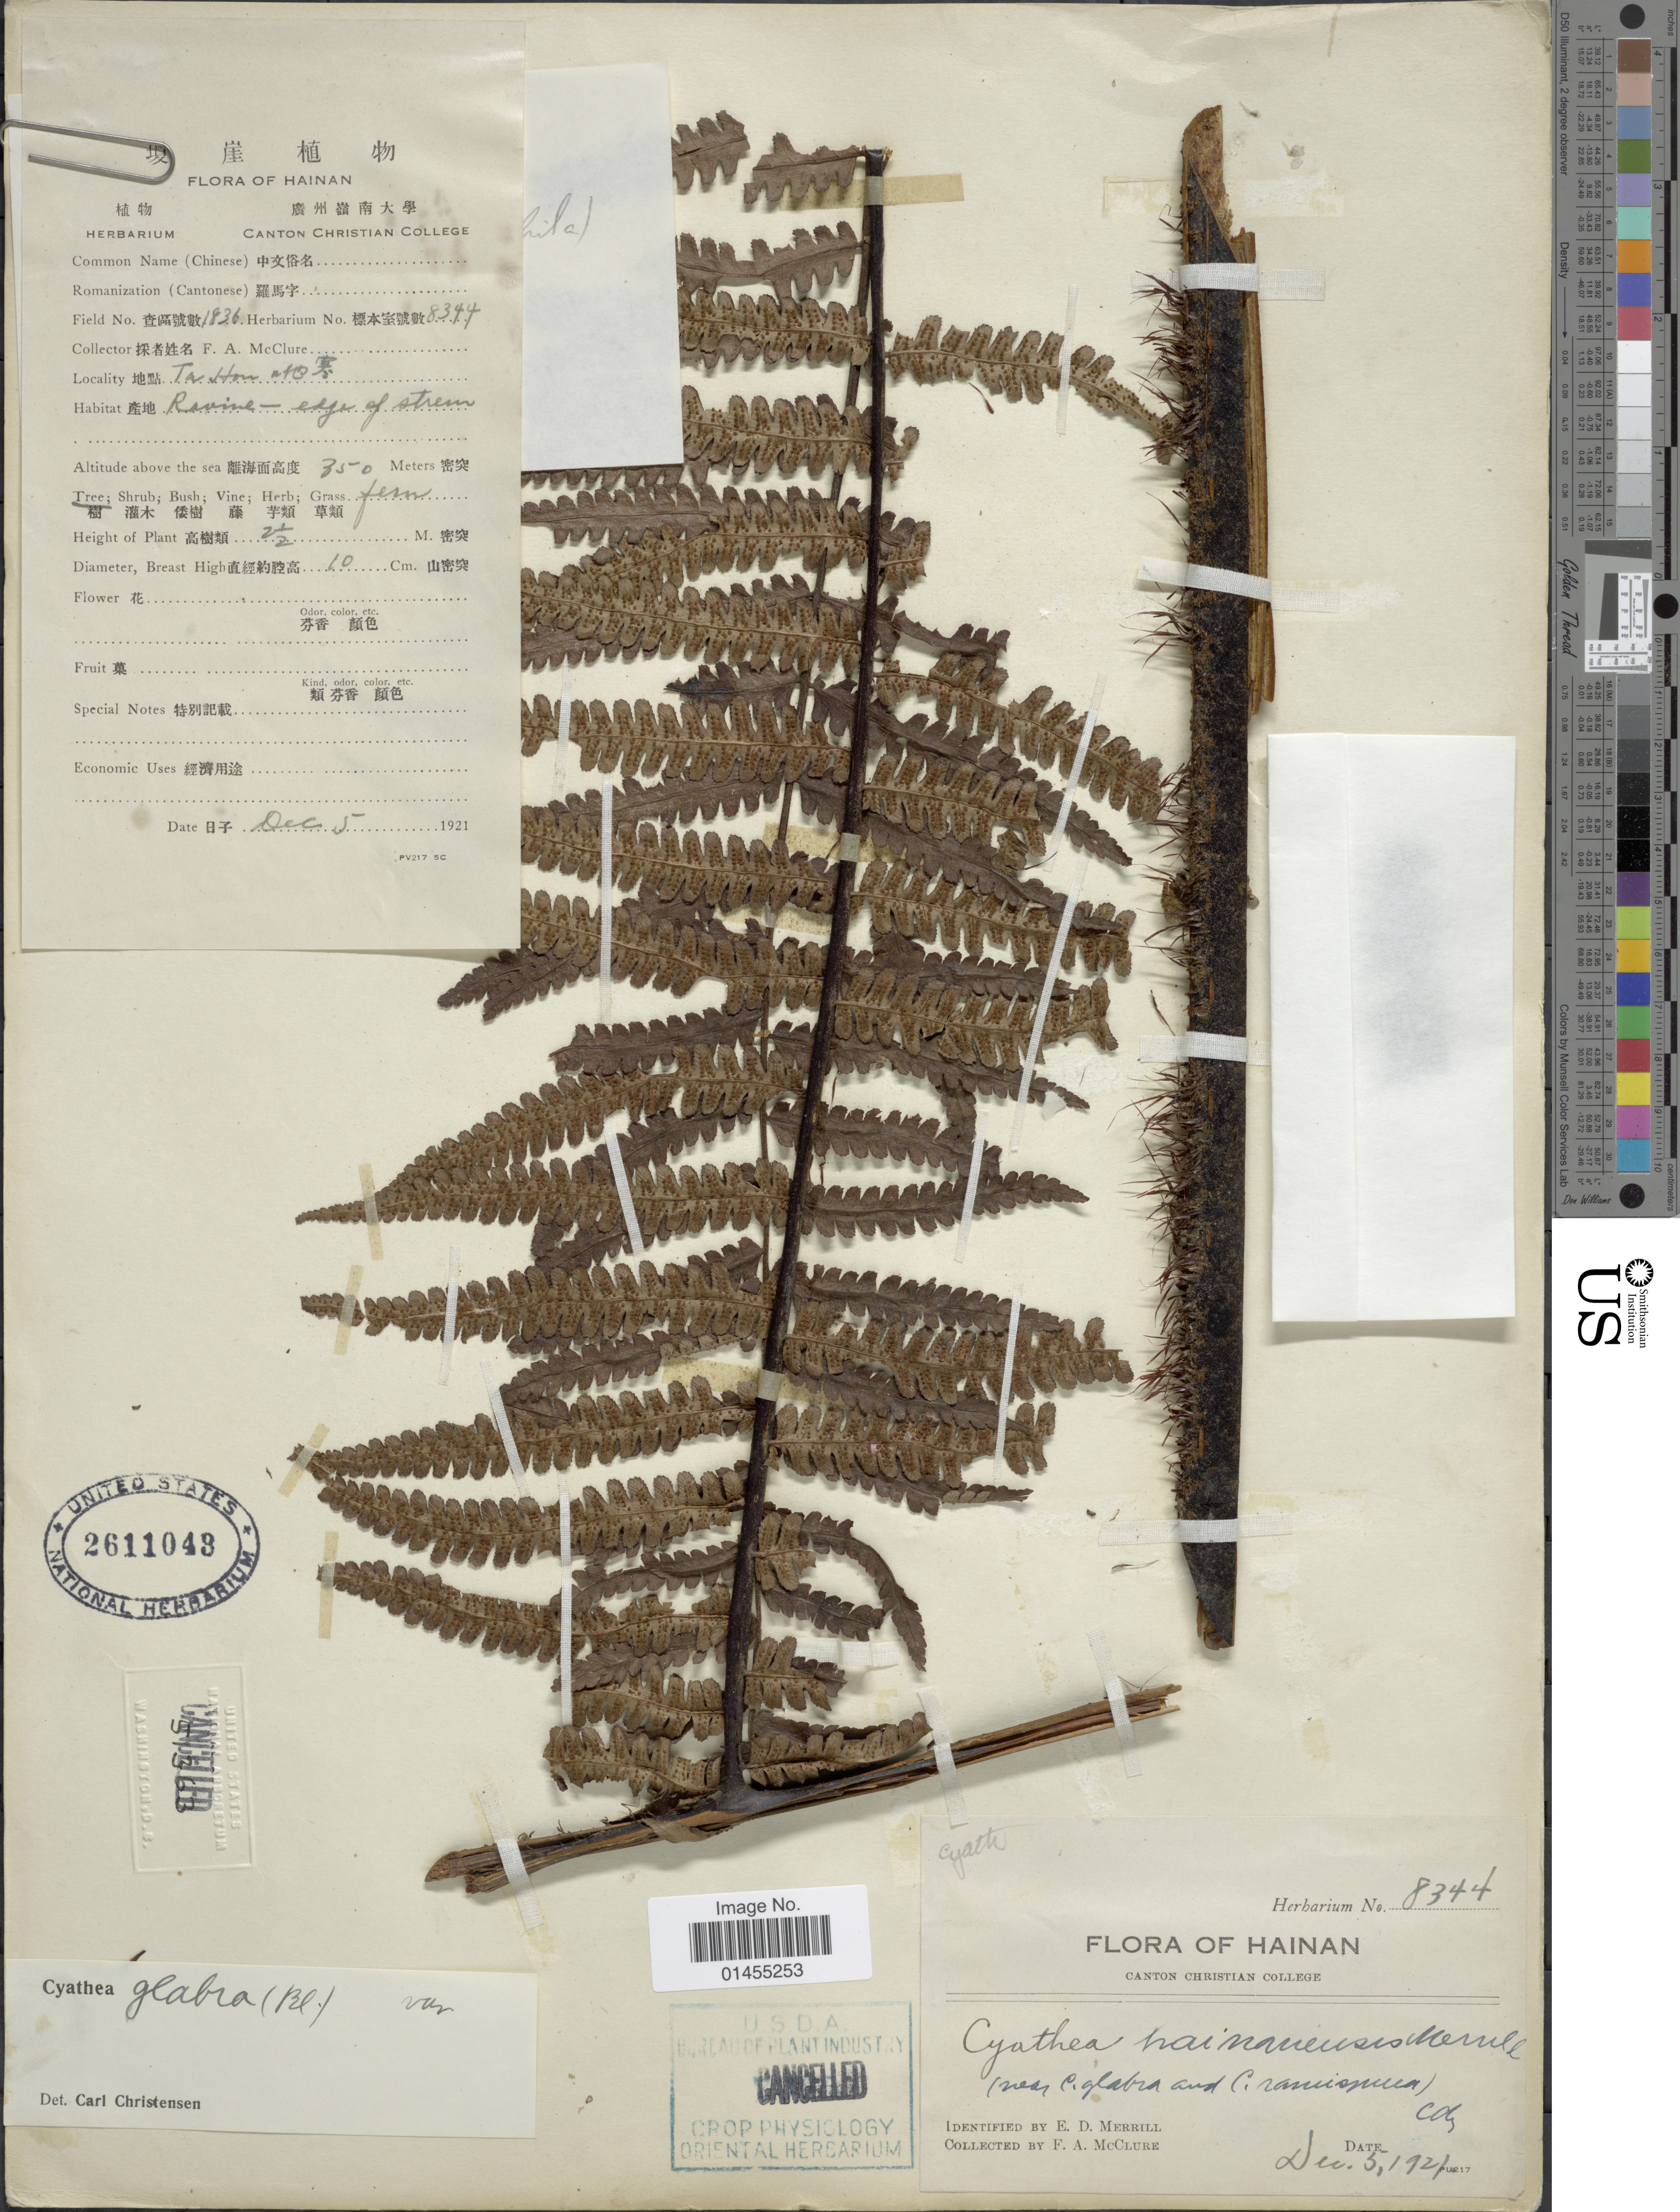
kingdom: Plantae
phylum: Tracheophyta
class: Polypodiopsida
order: Cyatheales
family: Cyatheaceae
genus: Alsophila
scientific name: Alsophila glabra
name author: (Blume) Hook.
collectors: F. A. McClure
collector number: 8344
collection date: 1921-12-05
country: China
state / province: Hainan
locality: Ta Hou, HB. [interpreted]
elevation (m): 350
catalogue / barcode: US 2611043